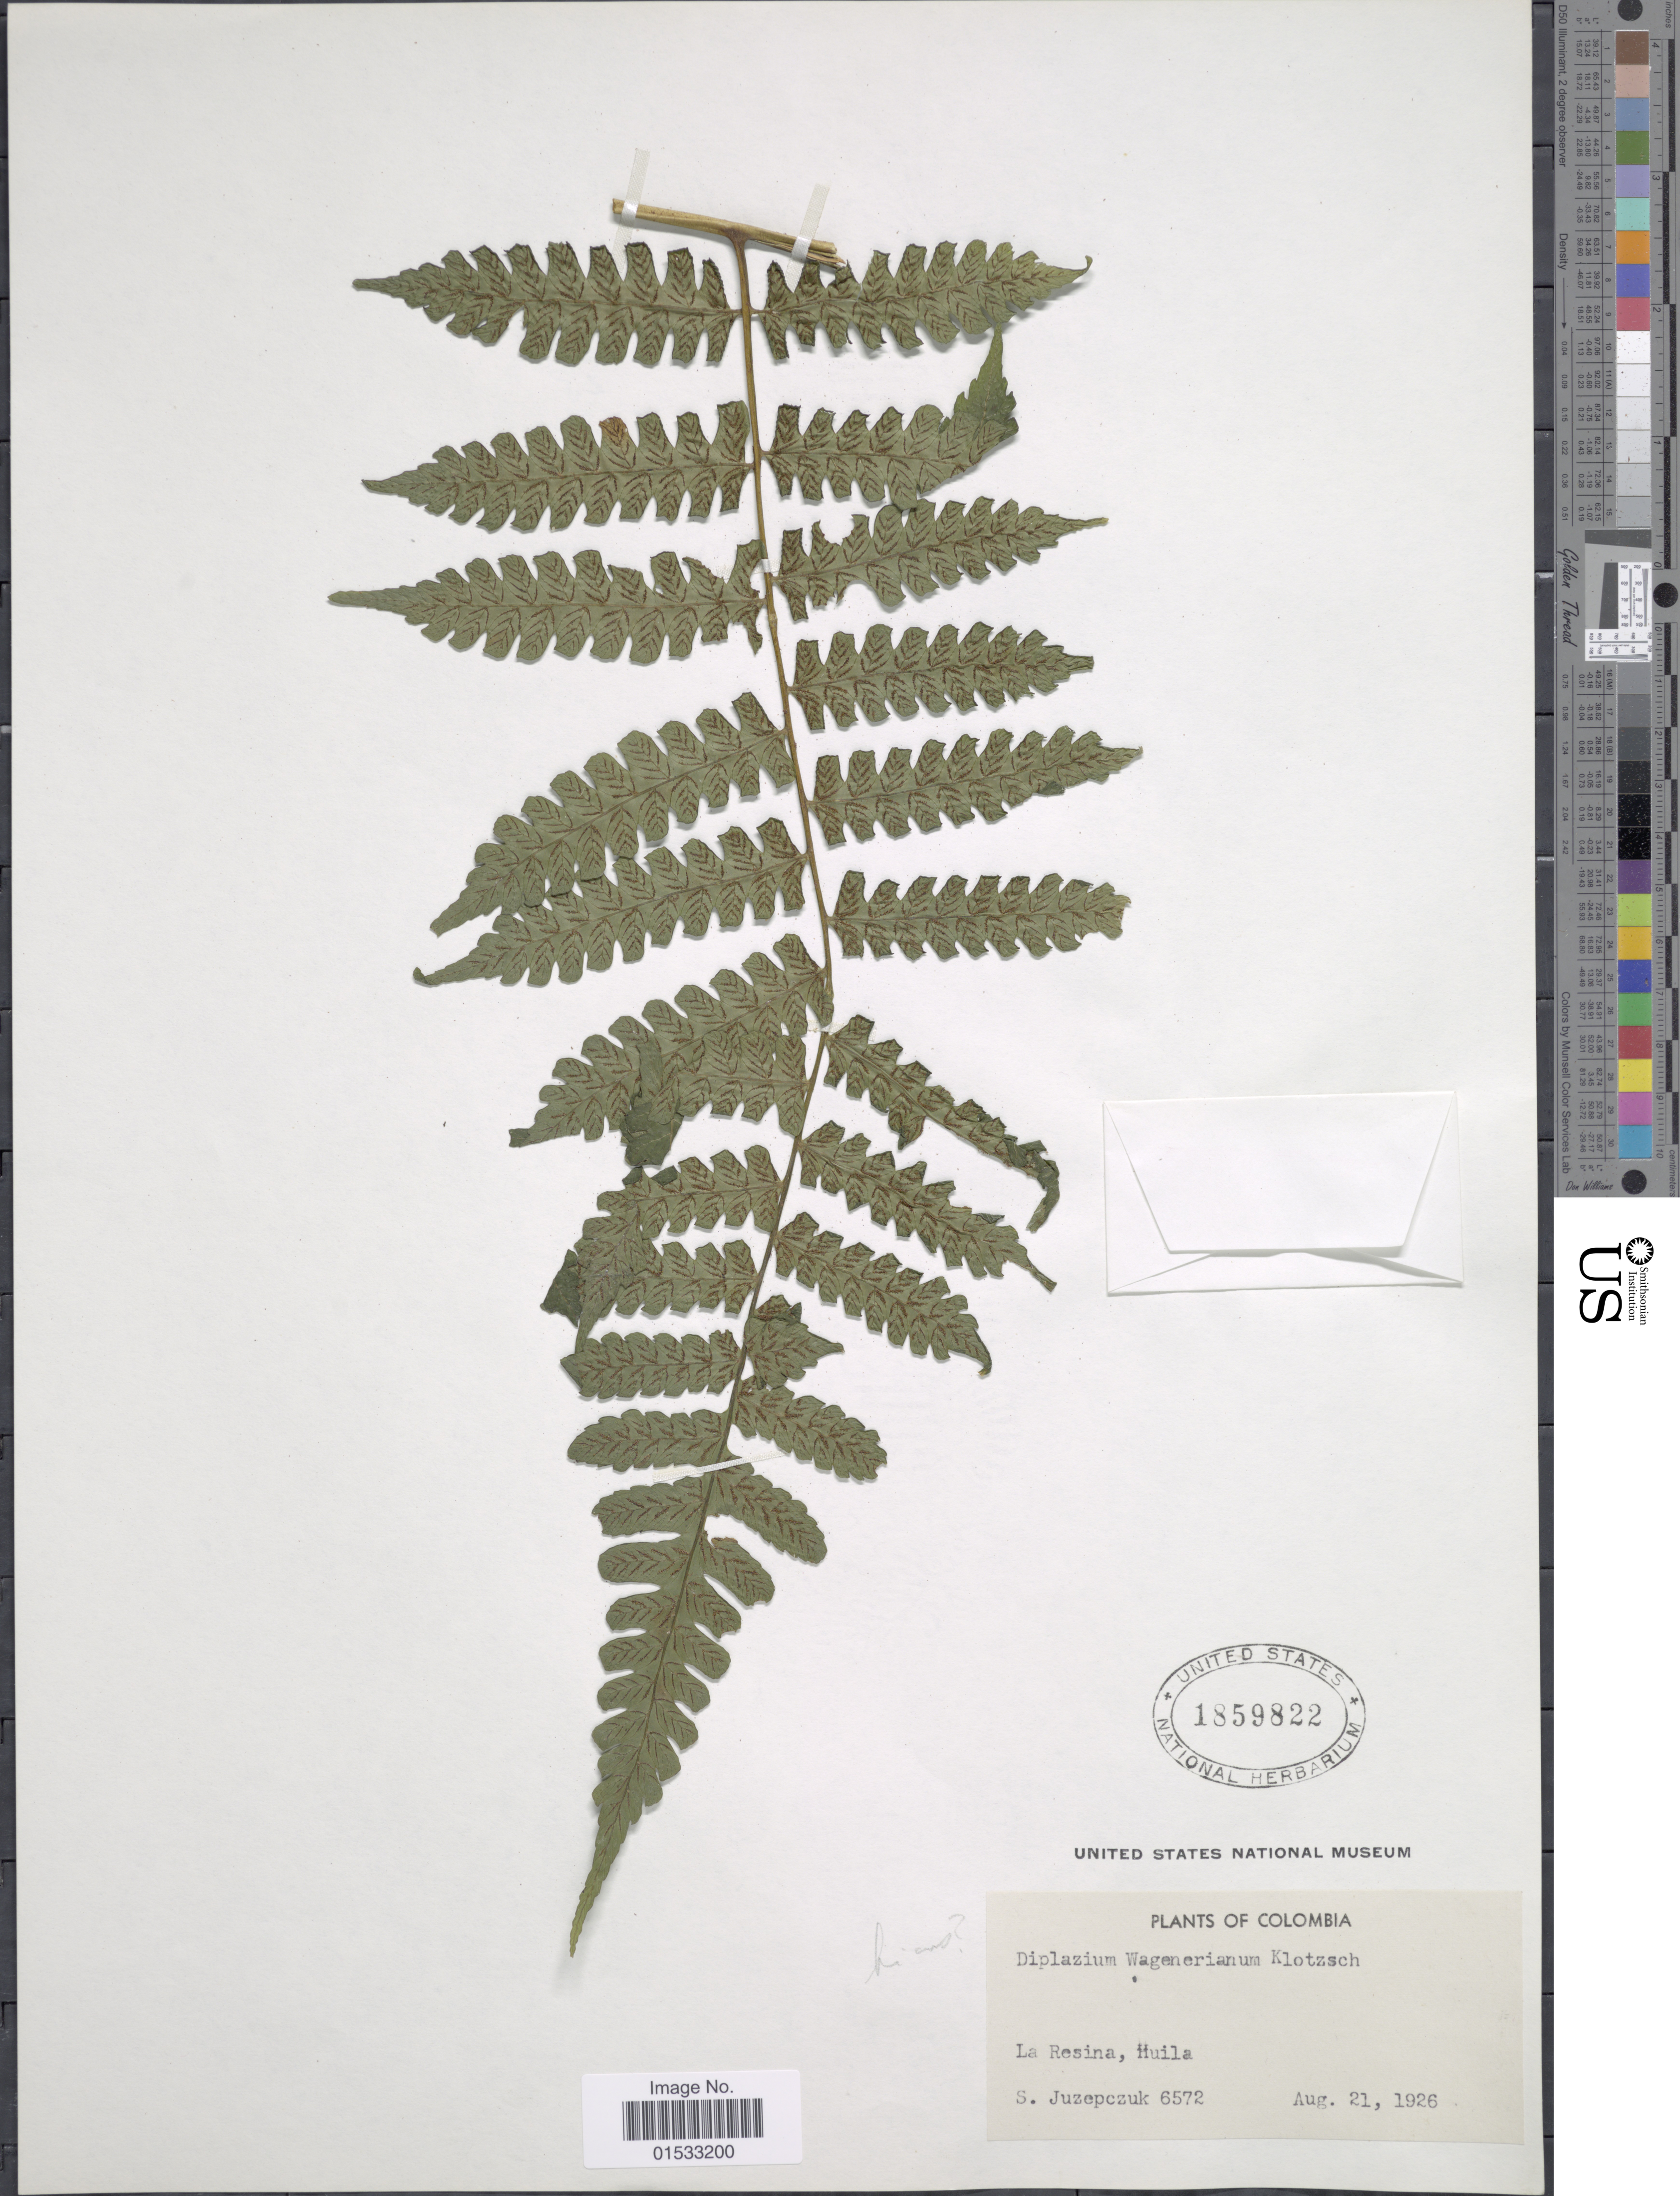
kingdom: Plantae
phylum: Tracheophyta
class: Polypodiopsida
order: Polypodiales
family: Athyriaceae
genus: Diplazium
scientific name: Diplazium wagnerianum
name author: Klotzsch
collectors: S. Juzepezuk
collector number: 6572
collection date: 1926-08-21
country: Colombia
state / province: Huila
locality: La Resina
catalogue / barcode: US 1859822